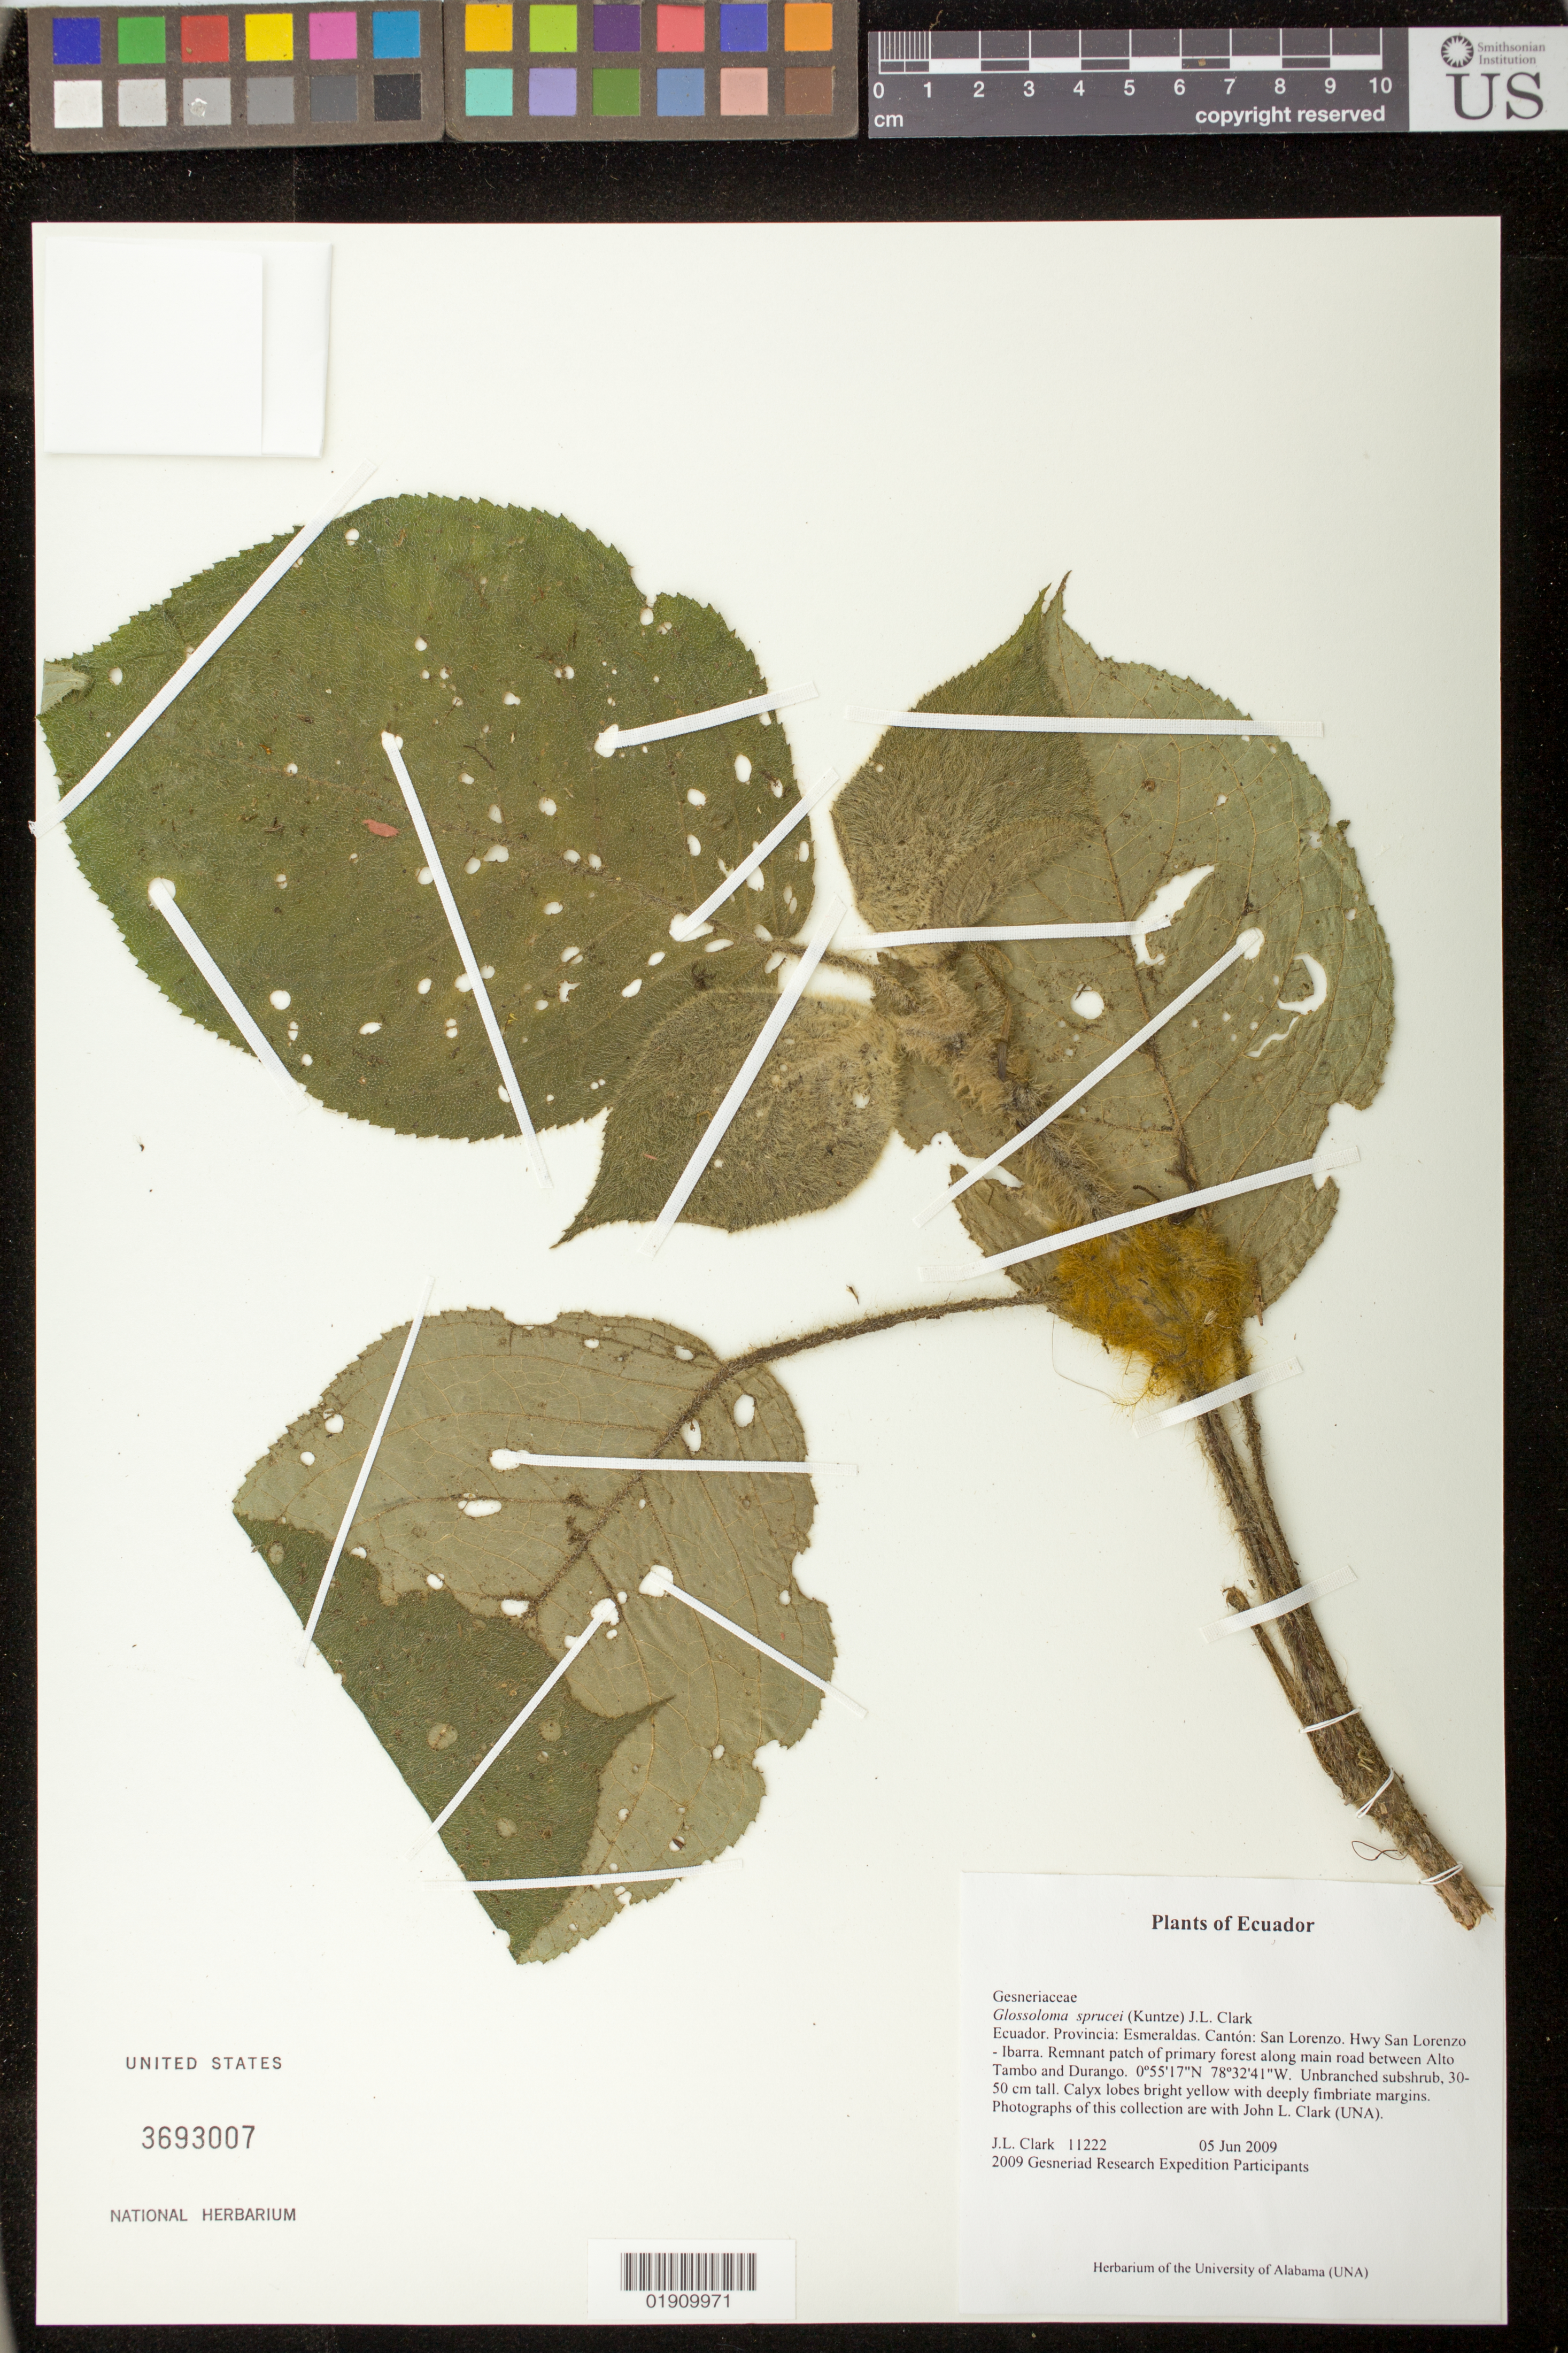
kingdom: Plantae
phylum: Tracheophyta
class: Magnoliopsida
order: Lamiales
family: Gesneriaceae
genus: Glossoloma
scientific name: Glossoloma sprucei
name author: (Kuntze) J.L. Clark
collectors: J. L. Clark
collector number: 11222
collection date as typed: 05 Jun 2009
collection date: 2009-06-05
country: Ecuador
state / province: Esmeraldas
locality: Ecuador. Provincia: Esmeraldas. Canton: San Lorenzo. Hwy San Lorenzo- Ibarra. Remnant patch of primary forest along main road between Alto Tambo and Durango.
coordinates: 0°55'17"N, 78°32'41"W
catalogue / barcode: US 3693007